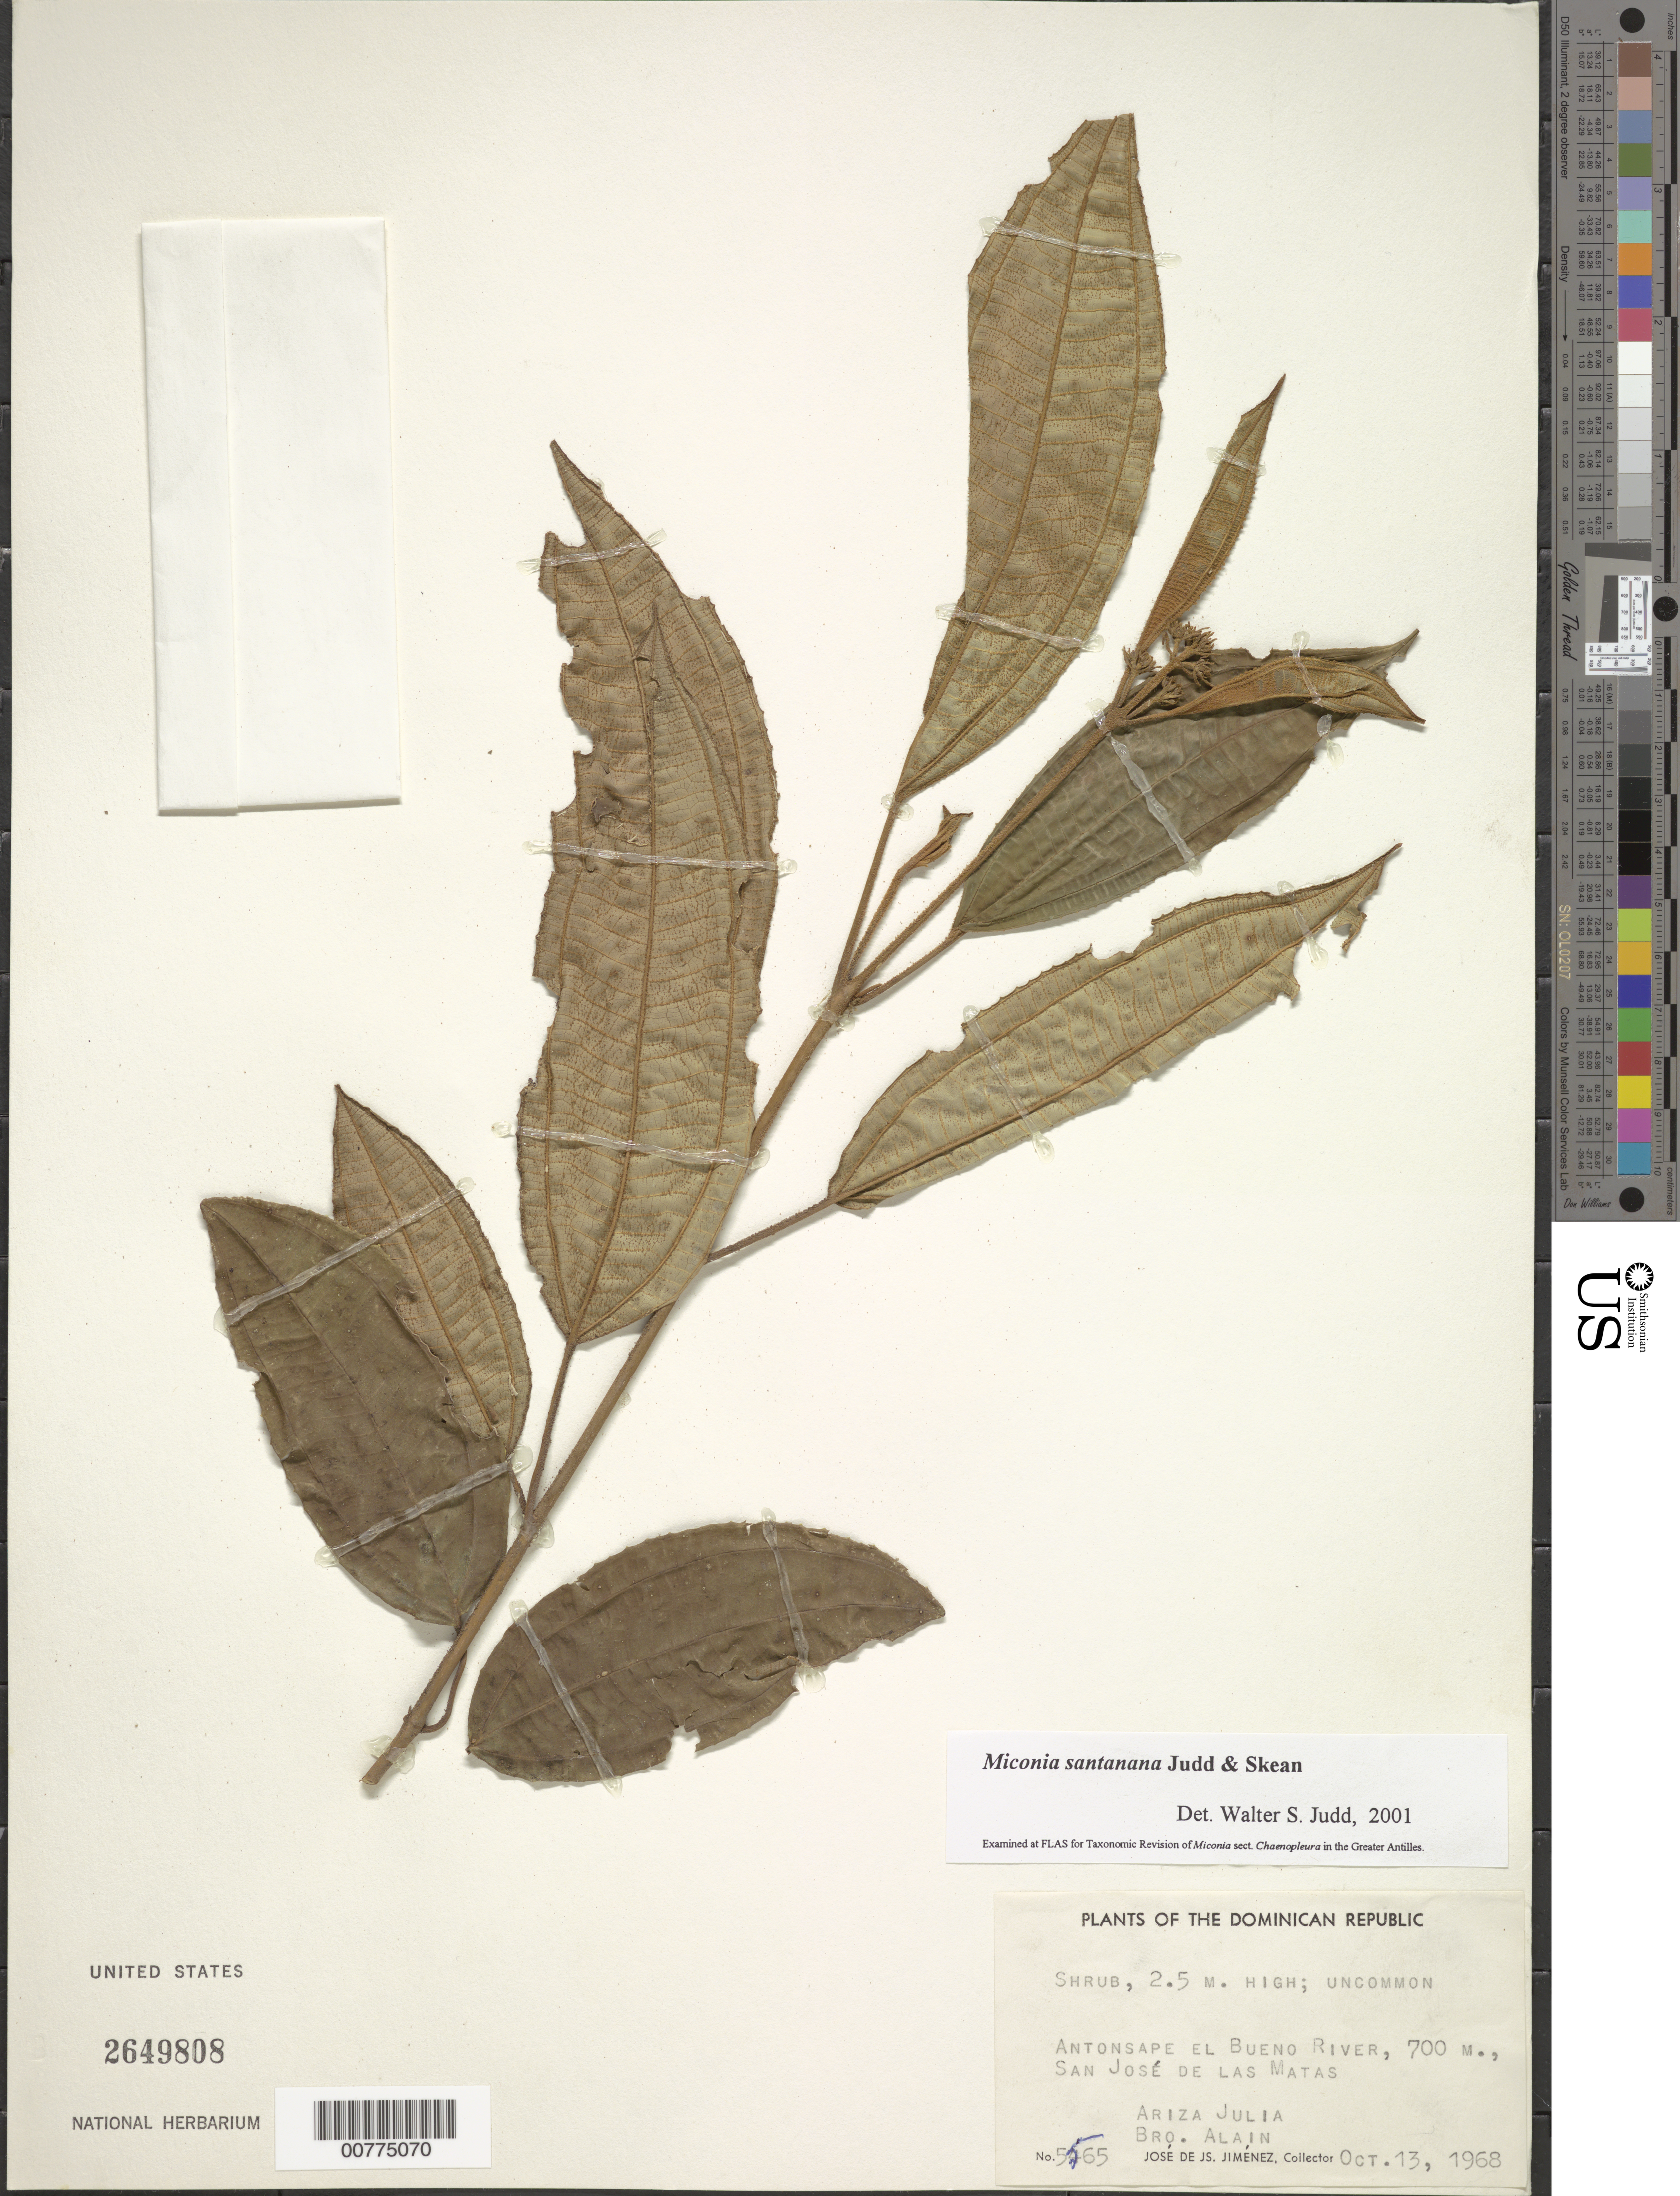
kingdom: Plantae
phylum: Tracheophyta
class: Magnoliopsida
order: Myrtales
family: Melastomataceae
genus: Miconia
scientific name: Miconia santanana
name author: Judd & Skean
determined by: Judd, Walter S.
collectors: L. Ariza-Julia & A. H. Liogier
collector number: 5765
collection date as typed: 13 Oct 1968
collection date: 1968-10-13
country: Dominican Republic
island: Hispaniola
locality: San José de las Matas, Antonsape Bueno River.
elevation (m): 700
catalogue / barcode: US 2649808